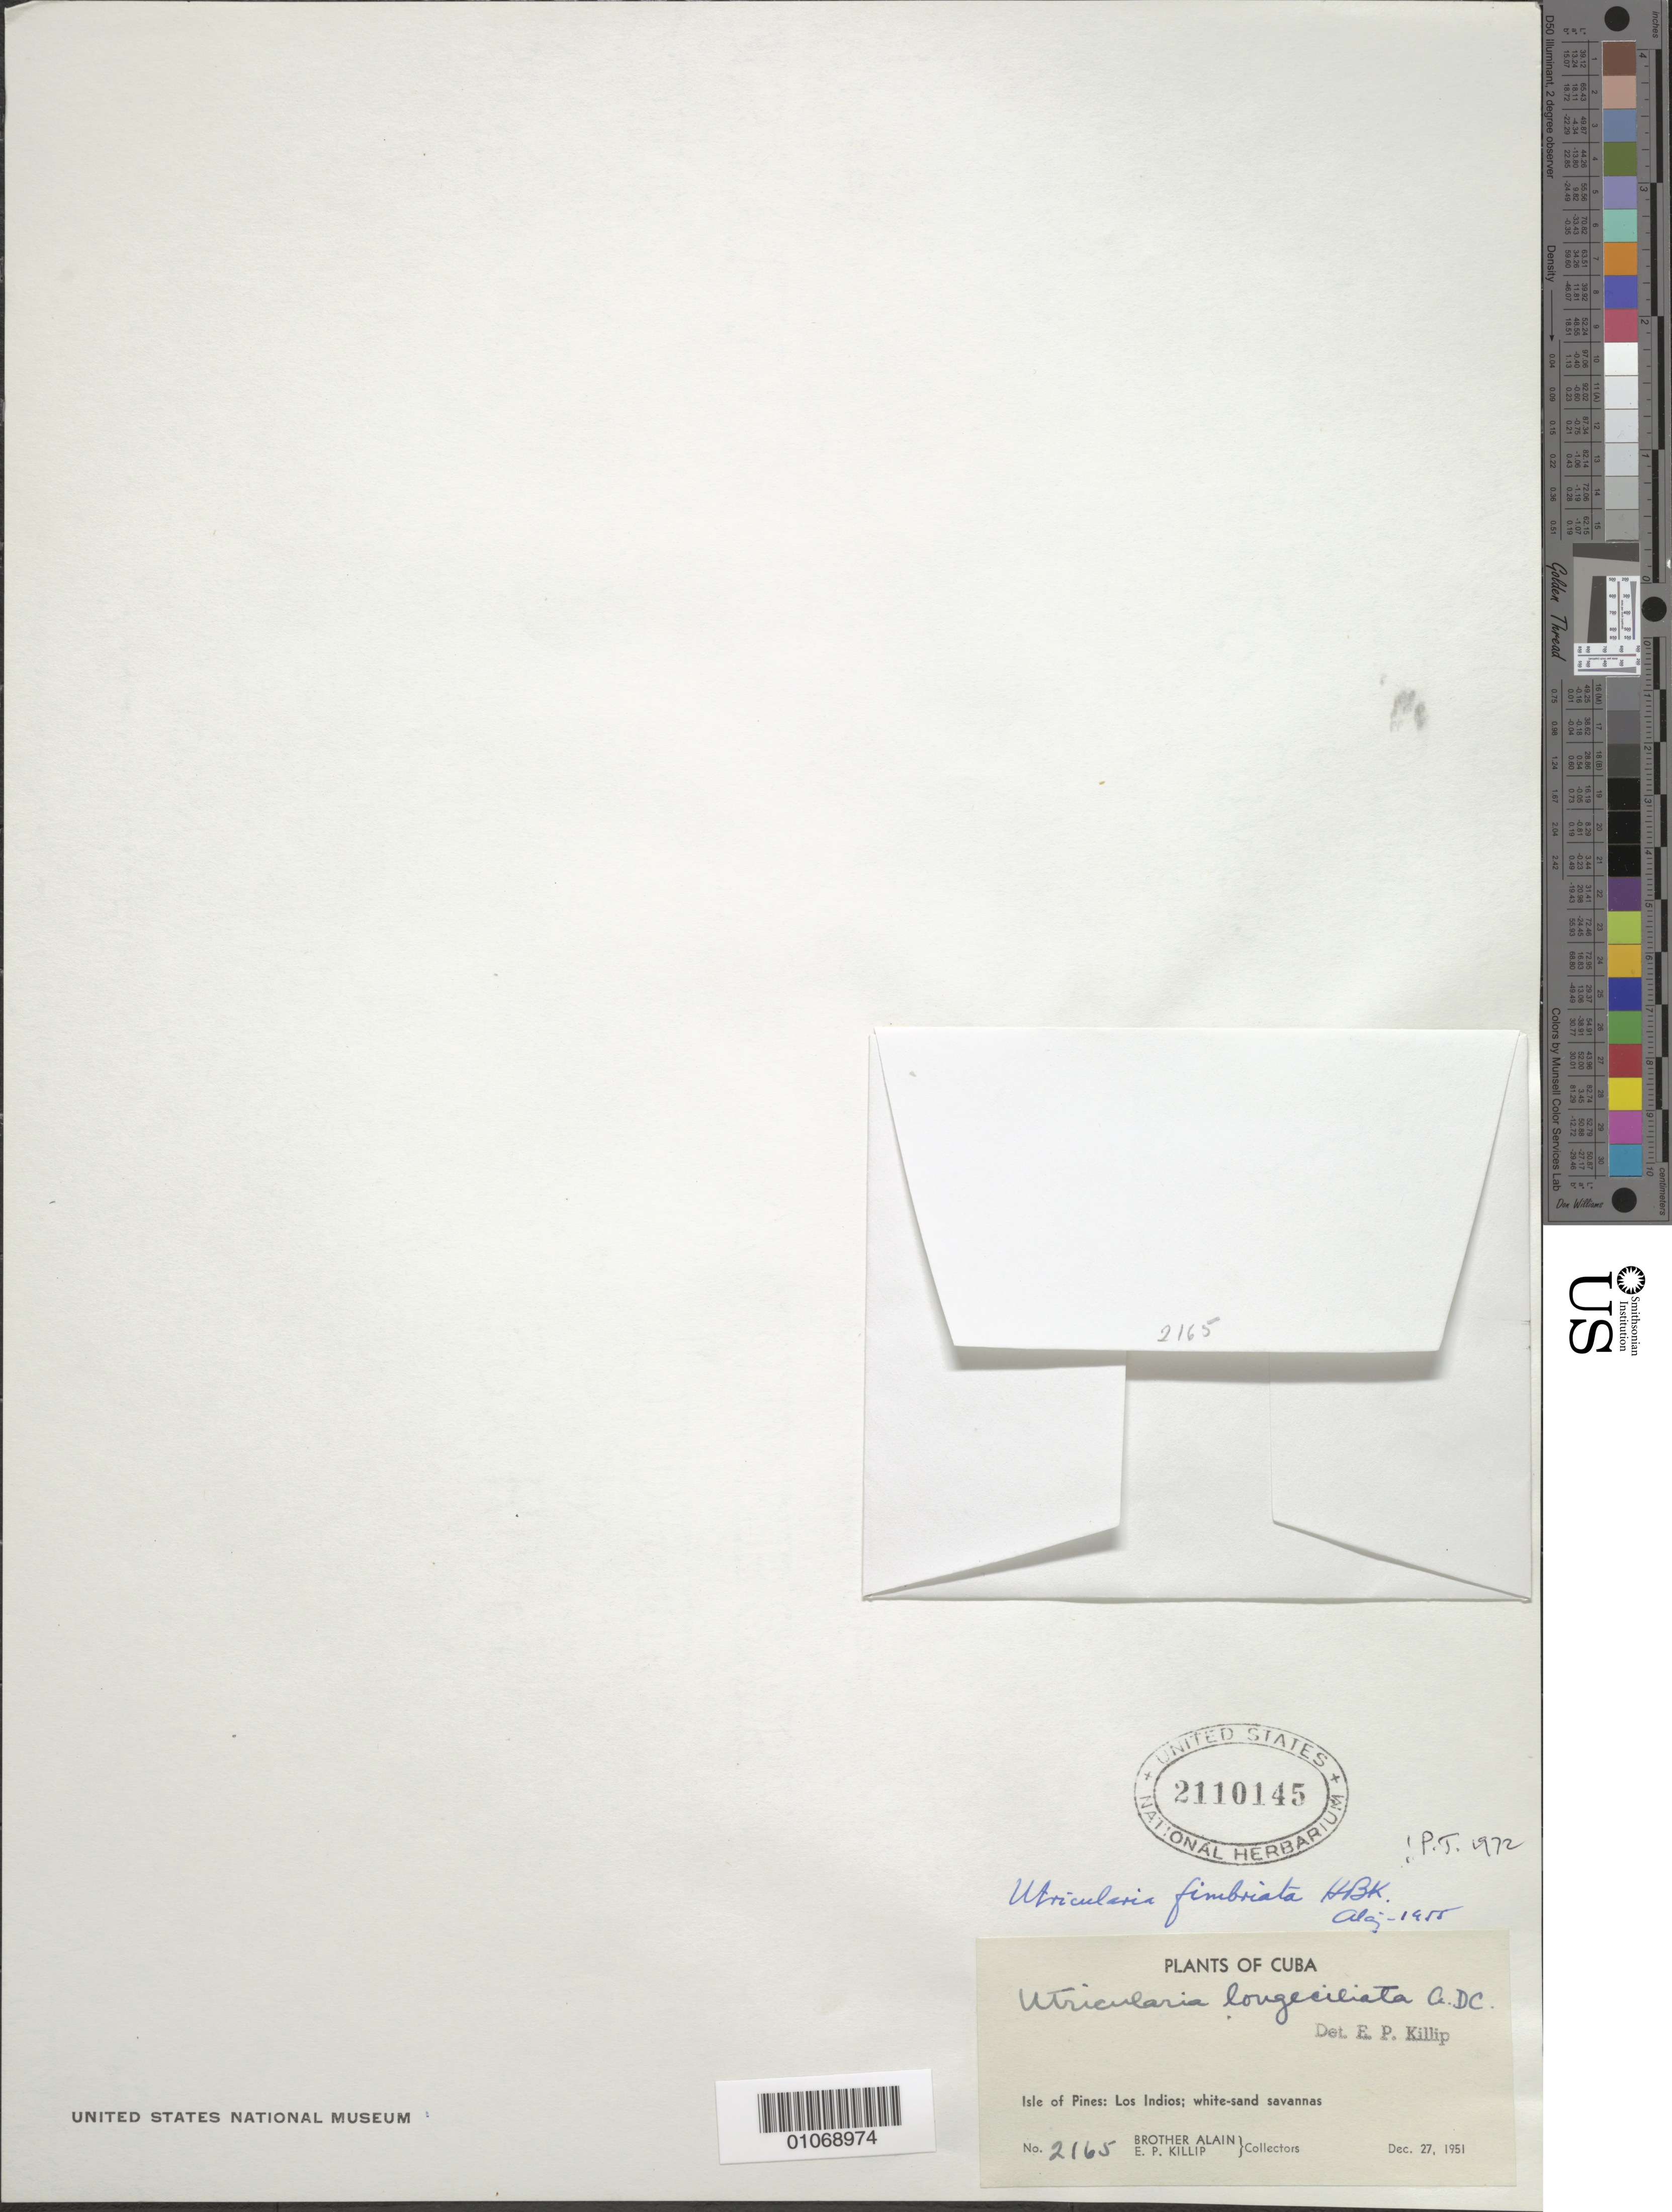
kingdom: Plantae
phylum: Tracheophyta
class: Magnoliopsida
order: Lamiales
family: Lentibulariaceae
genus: Utricularia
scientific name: Utricularia fimbriata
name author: Kunth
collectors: A. H. Liogier & E. P. Killip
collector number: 2165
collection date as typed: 27 Dec 1951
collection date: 1951-12-27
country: Cuba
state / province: Isla de La Juventud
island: Isla de la Juventud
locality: Los Indios; white-sand savannas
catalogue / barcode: US 2110145